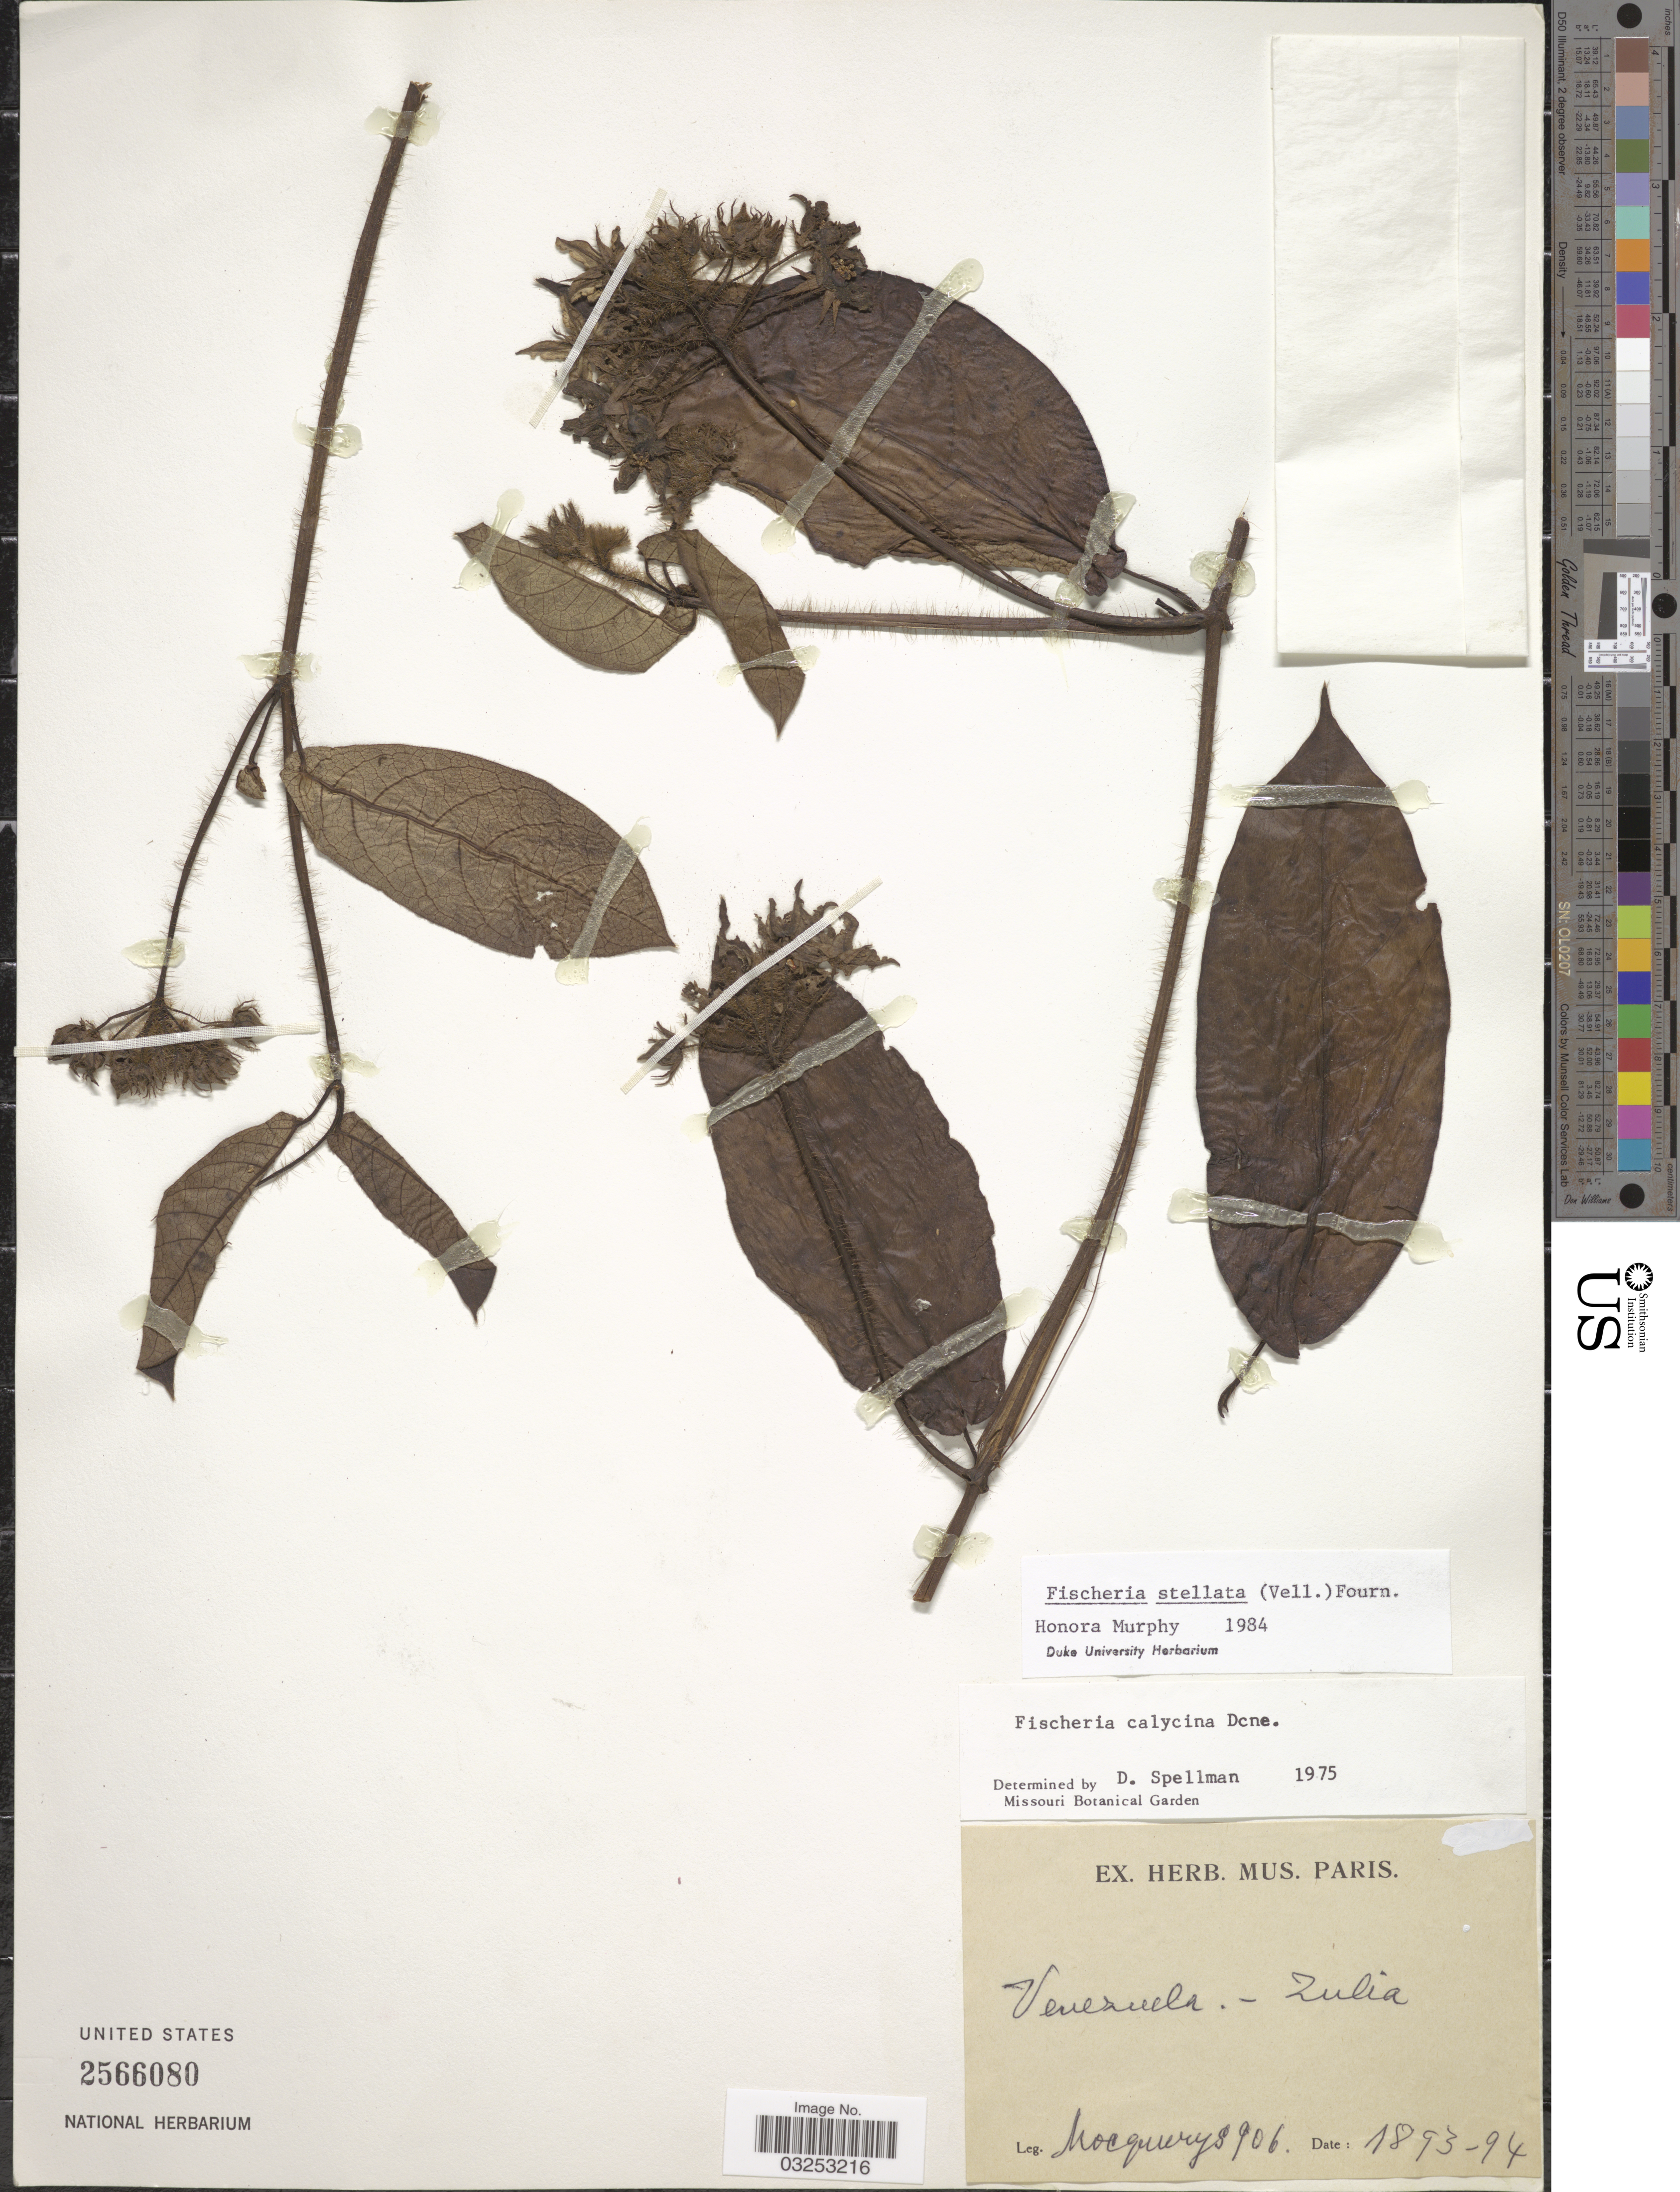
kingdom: Plantae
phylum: Tracheophyta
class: Magnoliopsida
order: Gentianales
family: Apocynaceae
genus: Fischeria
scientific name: Fischeria stellata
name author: (Vell.) E. Fourn.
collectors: A. Mocquerys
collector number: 906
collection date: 1893/1894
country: Venezuela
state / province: Zulia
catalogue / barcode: US 2566080